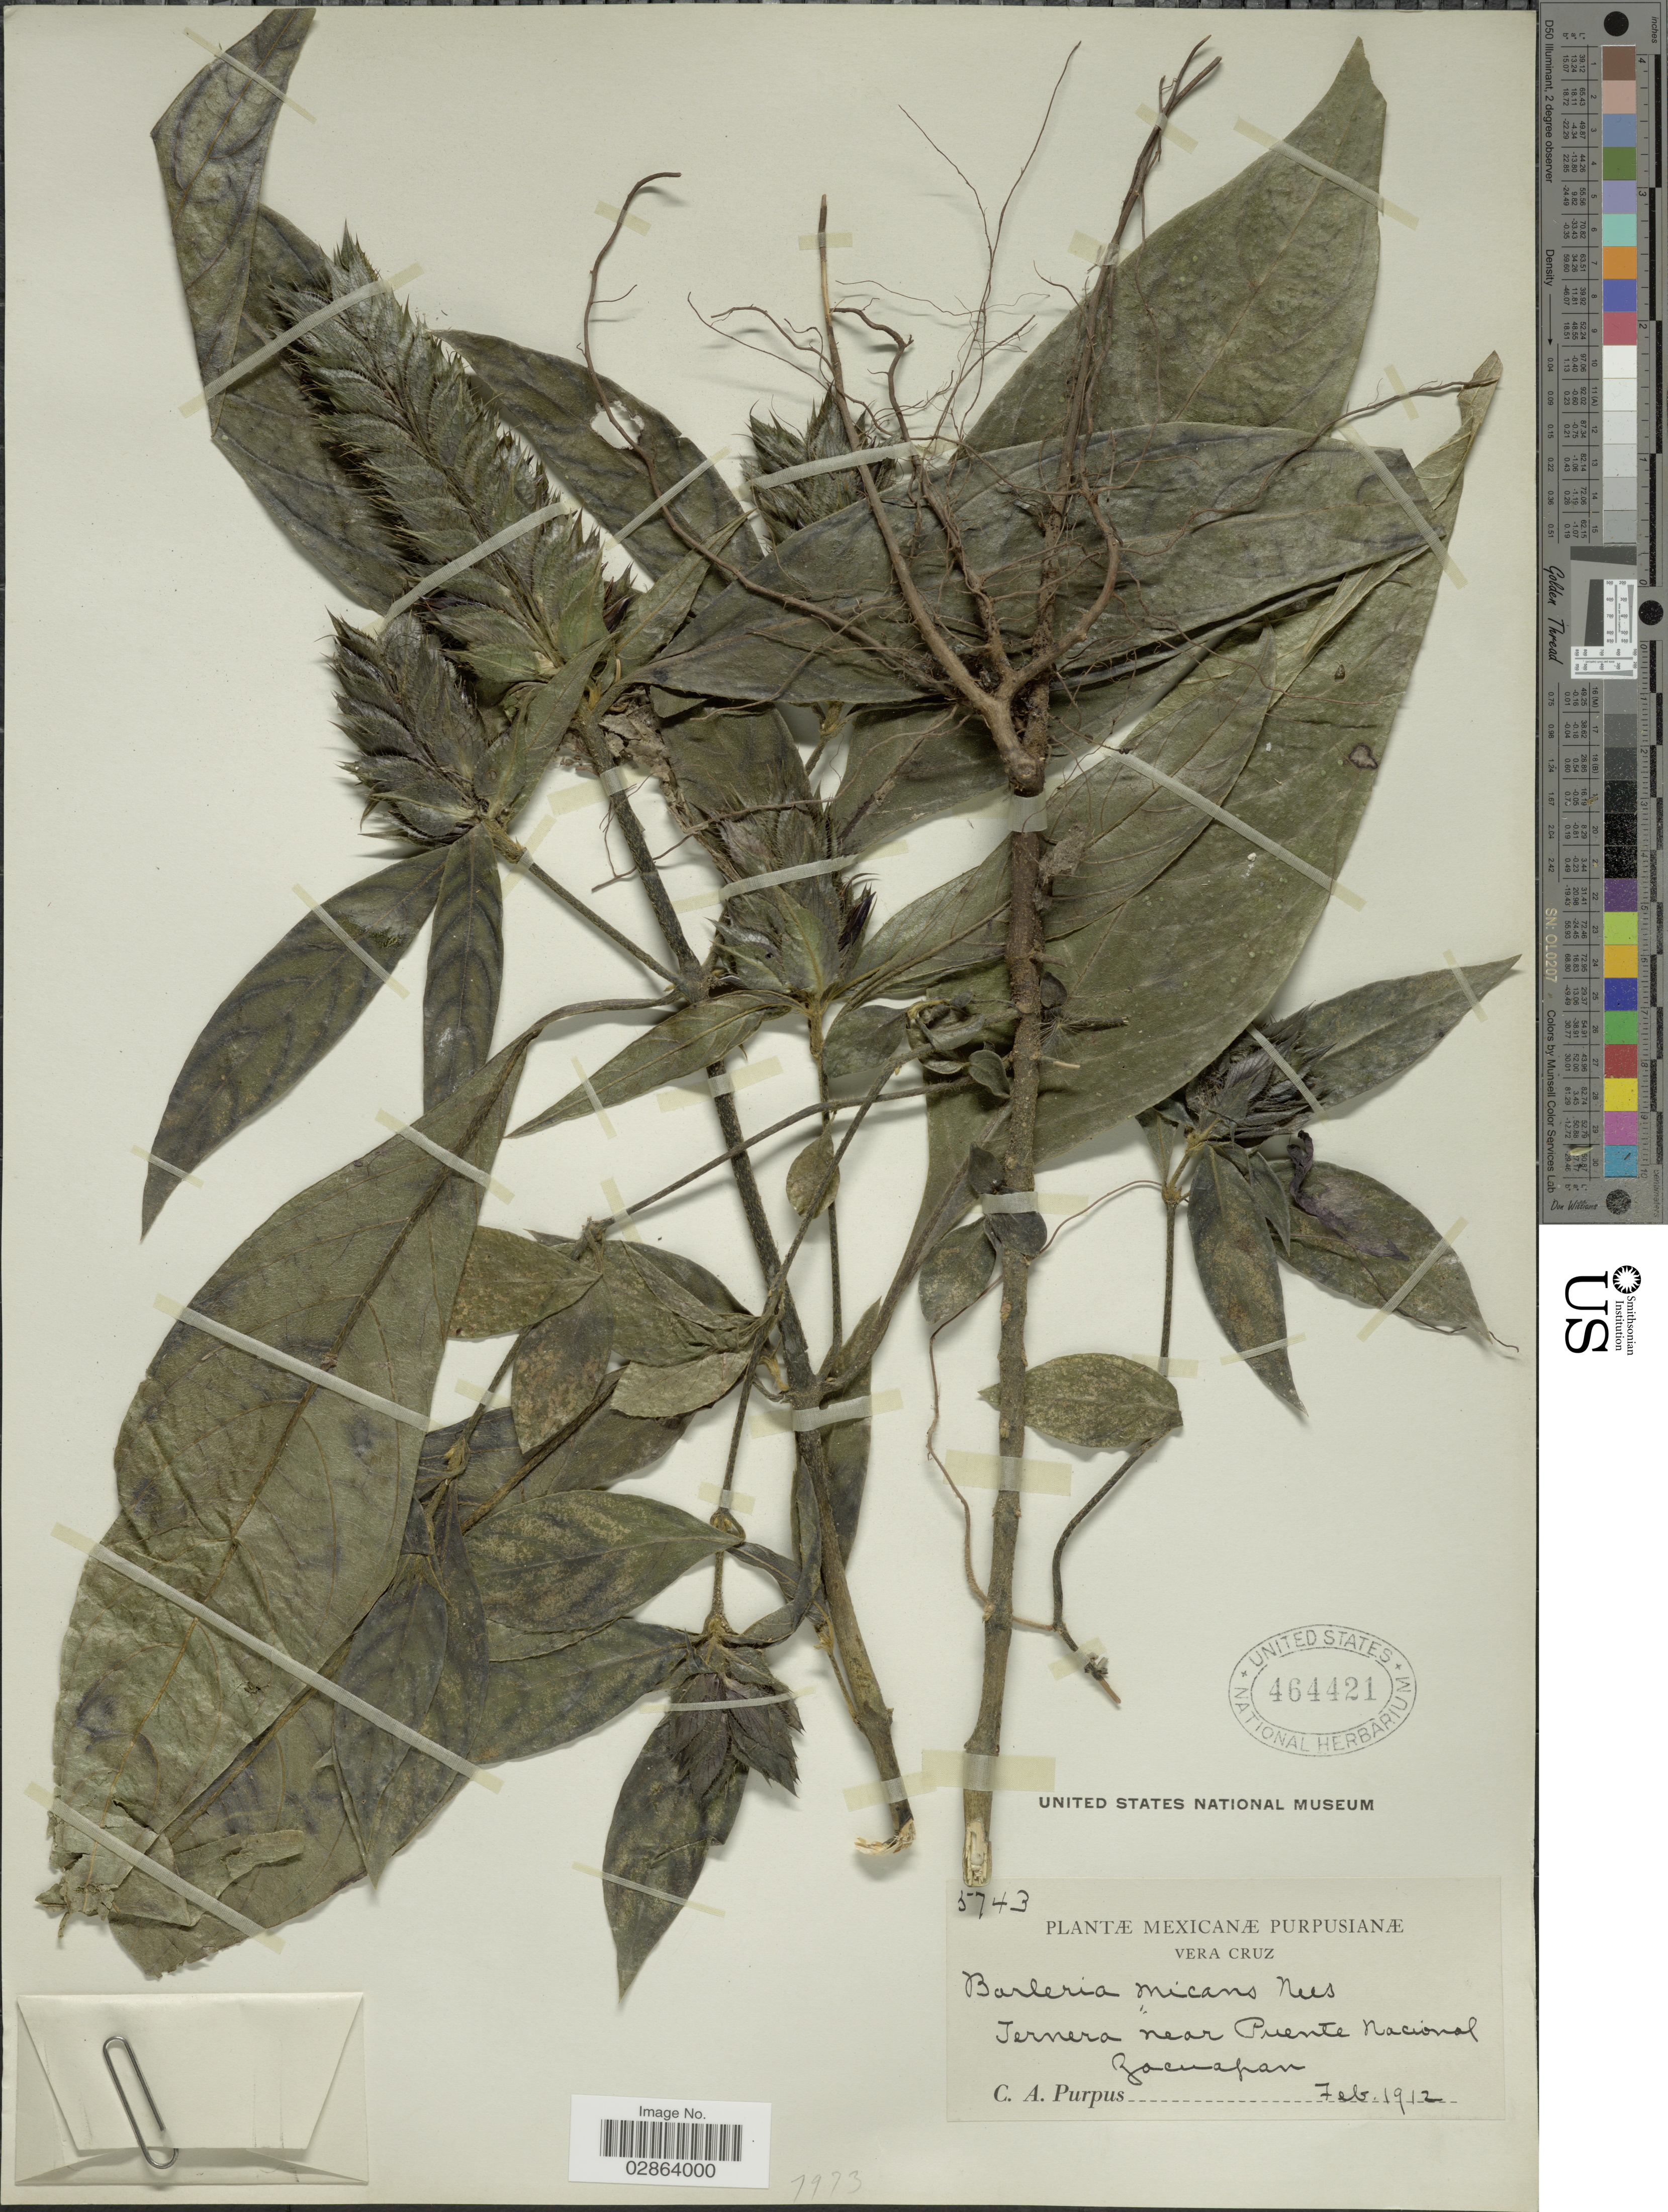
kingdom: Plantae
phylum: Tracheophyta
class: Magnoliopsida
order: Lamiales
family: Acanthaceae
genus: Barleria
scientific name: Barleria oenotheroides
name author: Dum. Cours.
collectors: C. A. Purpus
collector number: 5743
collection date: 1912-02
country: Mexico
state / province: Veracruz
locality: Vera Cruz, Ternera near Puente Nacional, Zacuapan.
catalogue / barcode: US 464421